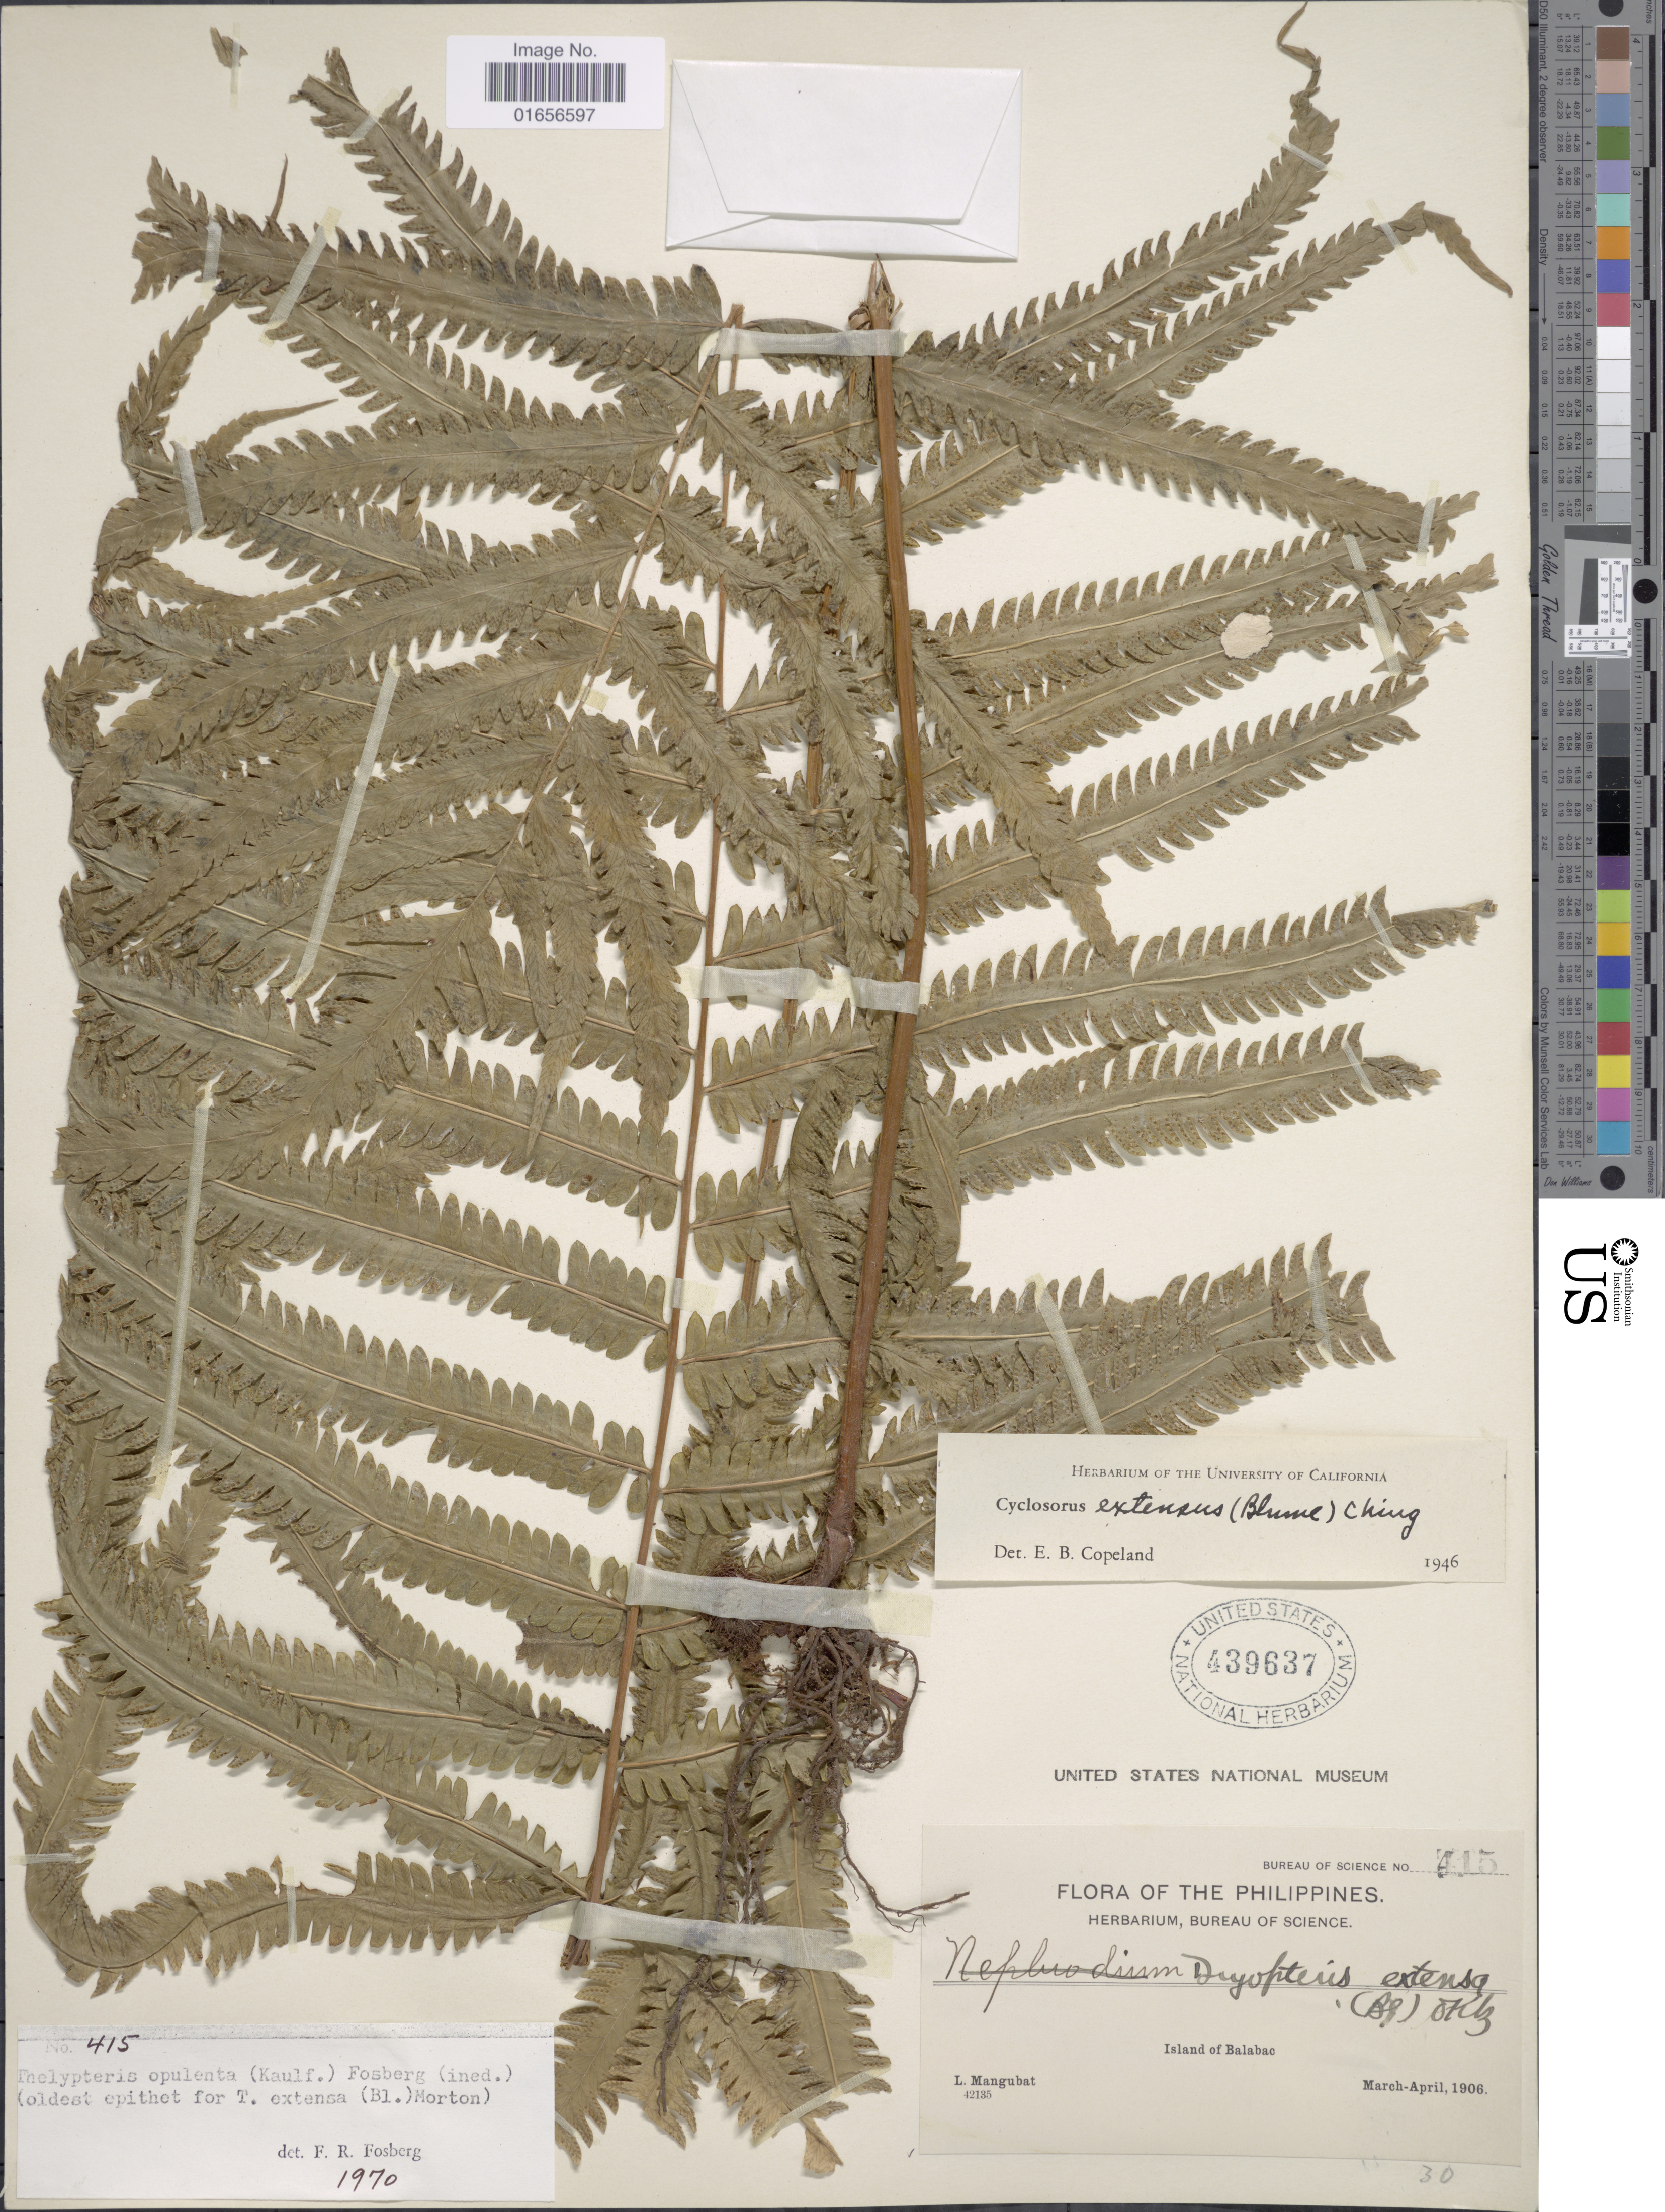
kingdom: Plantae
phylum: Tracheophyta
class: Polypodiopsida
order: Polypodiales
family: Thelypteridaceae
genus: Amphineuron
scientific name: Amphineuron opulentum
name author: (Kaulf.) Holttum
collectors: L. Mangubat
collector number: Bureau of Science 415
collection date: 1906-03/1906-04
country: Philippines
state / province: Mimaropa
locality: The Philippines, Island of Balabac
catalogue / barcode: US 439637